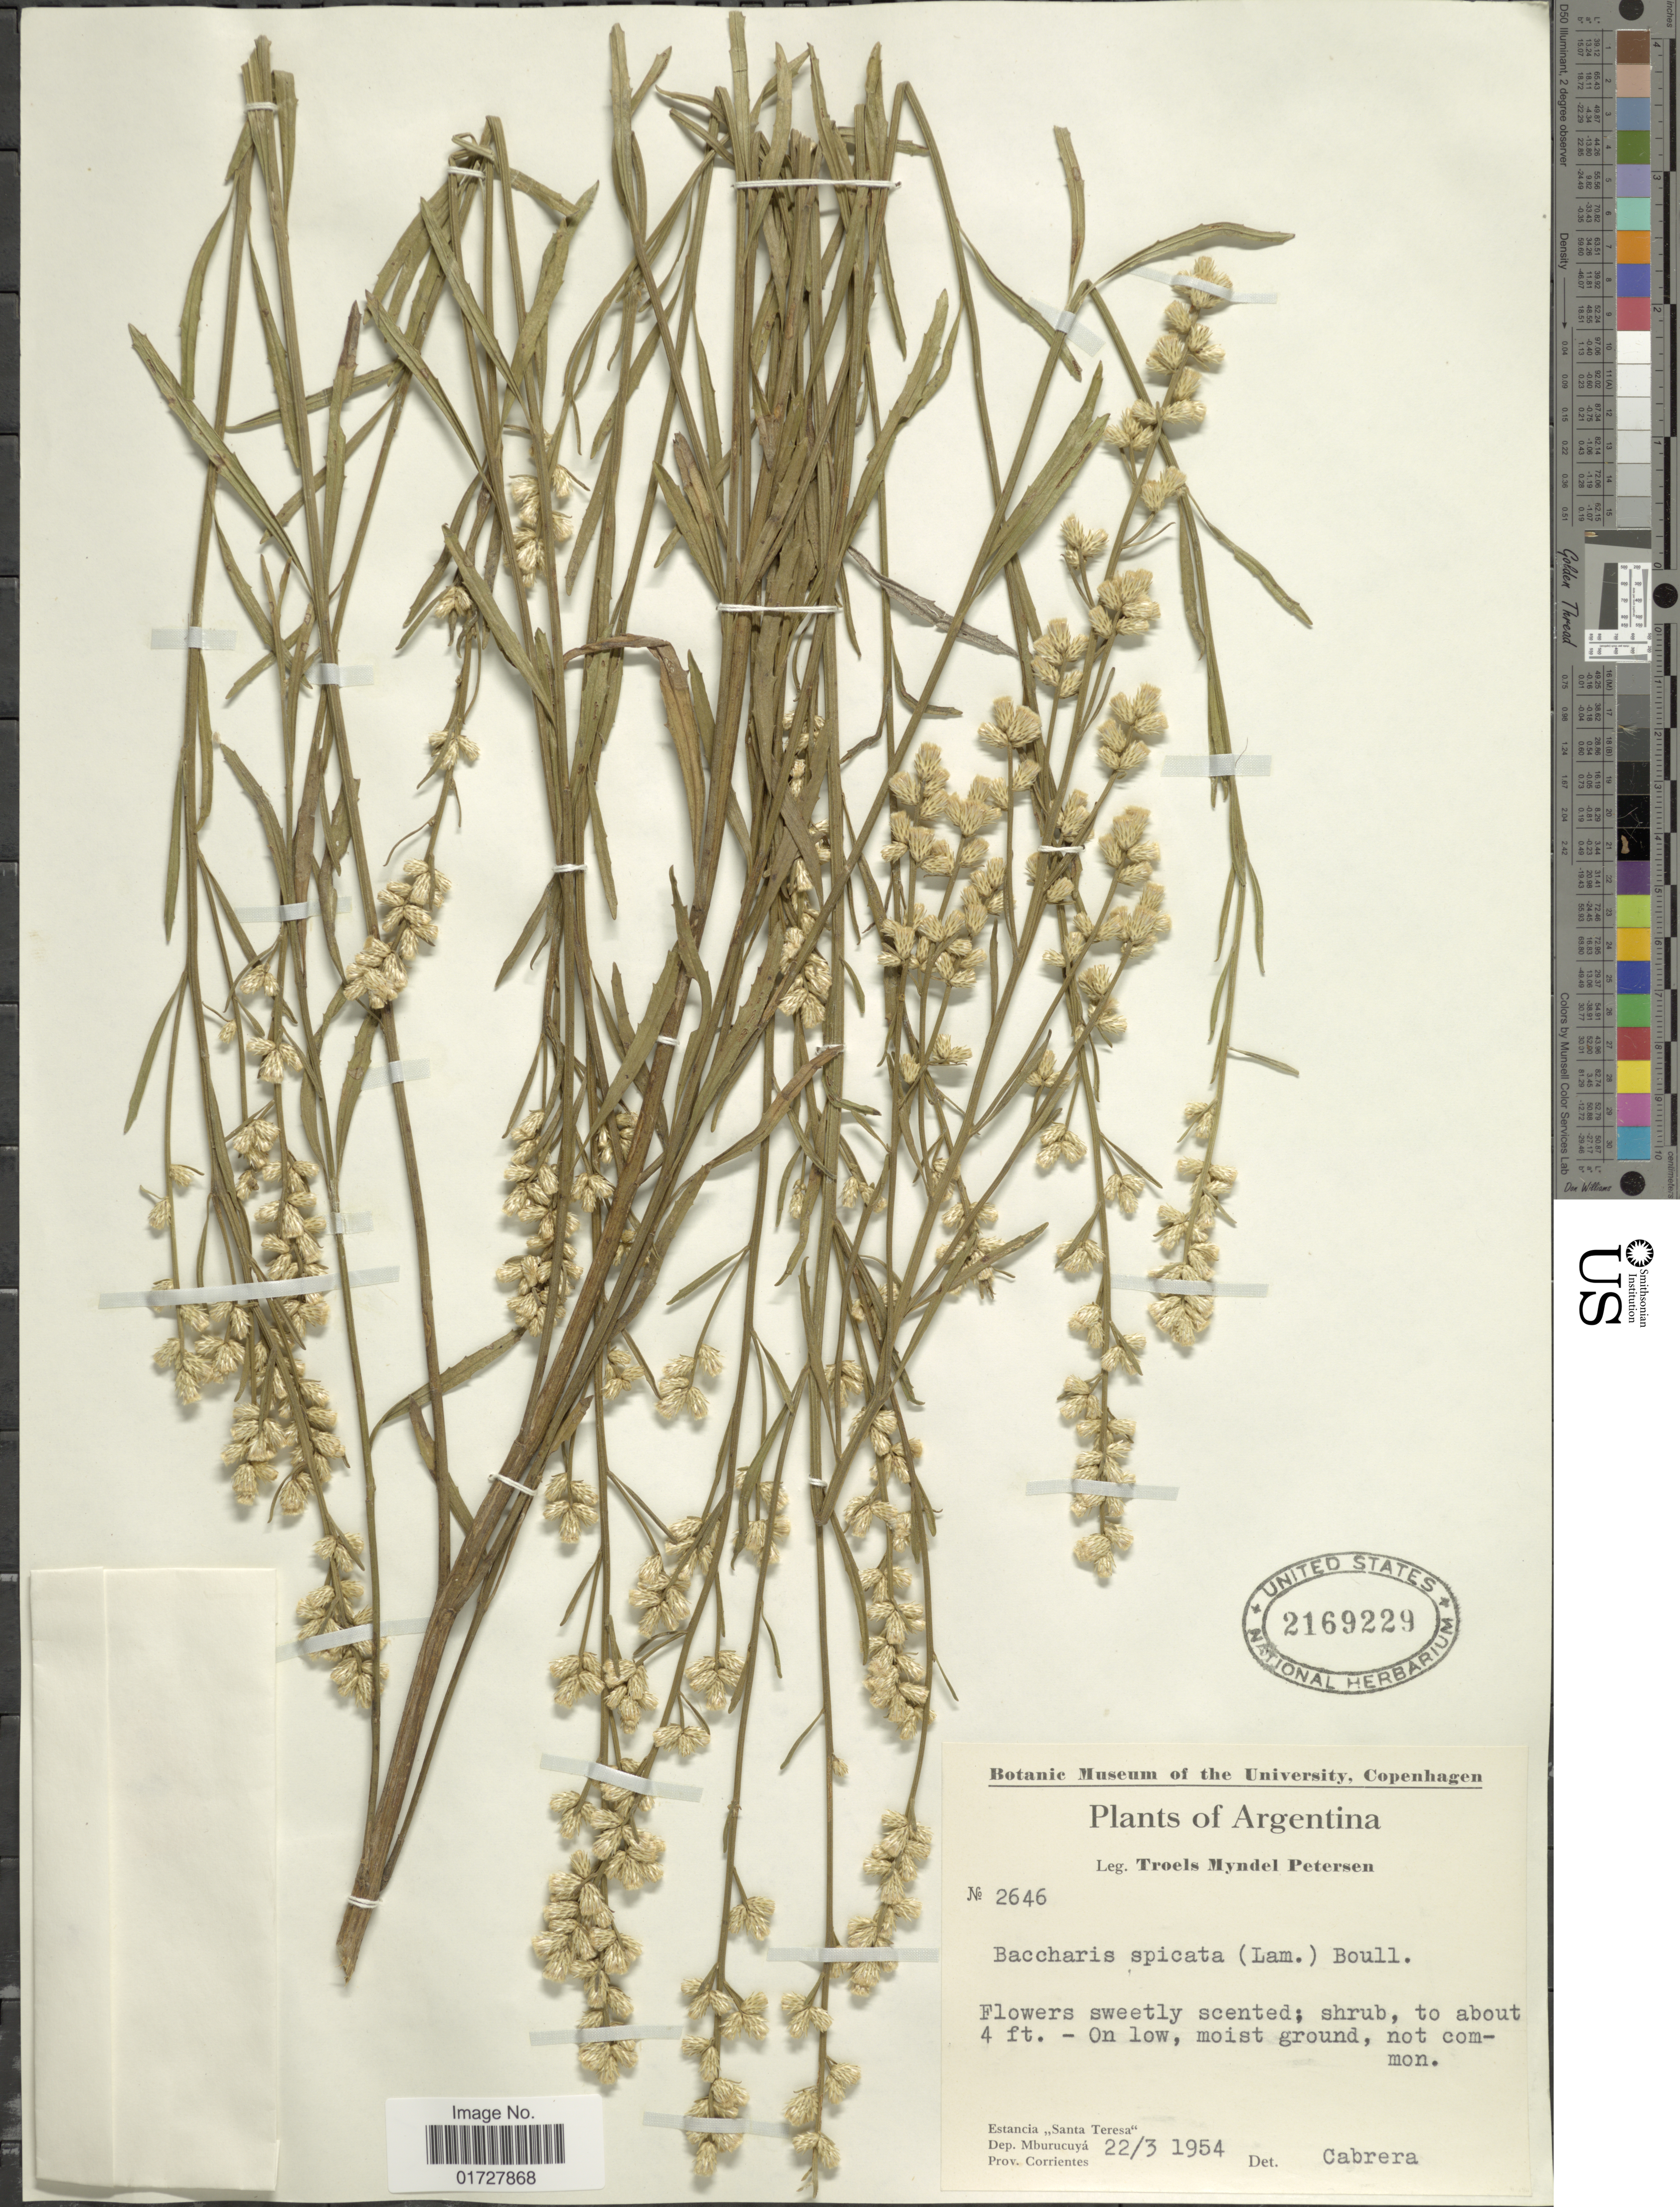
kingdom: Plantae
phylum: Tracheophyta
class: Magnoliopsida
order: Asterales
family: Asteraceae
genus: Baccharis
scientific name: Baccharis spicata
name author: (Lam.) Baill.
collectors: T. M. Petersen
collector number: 2646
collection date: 1954-03-22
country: Argentina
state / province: Corrientes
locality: Estancia Santa Teresa, Dep. Mburucuya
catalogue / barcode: US 2169229